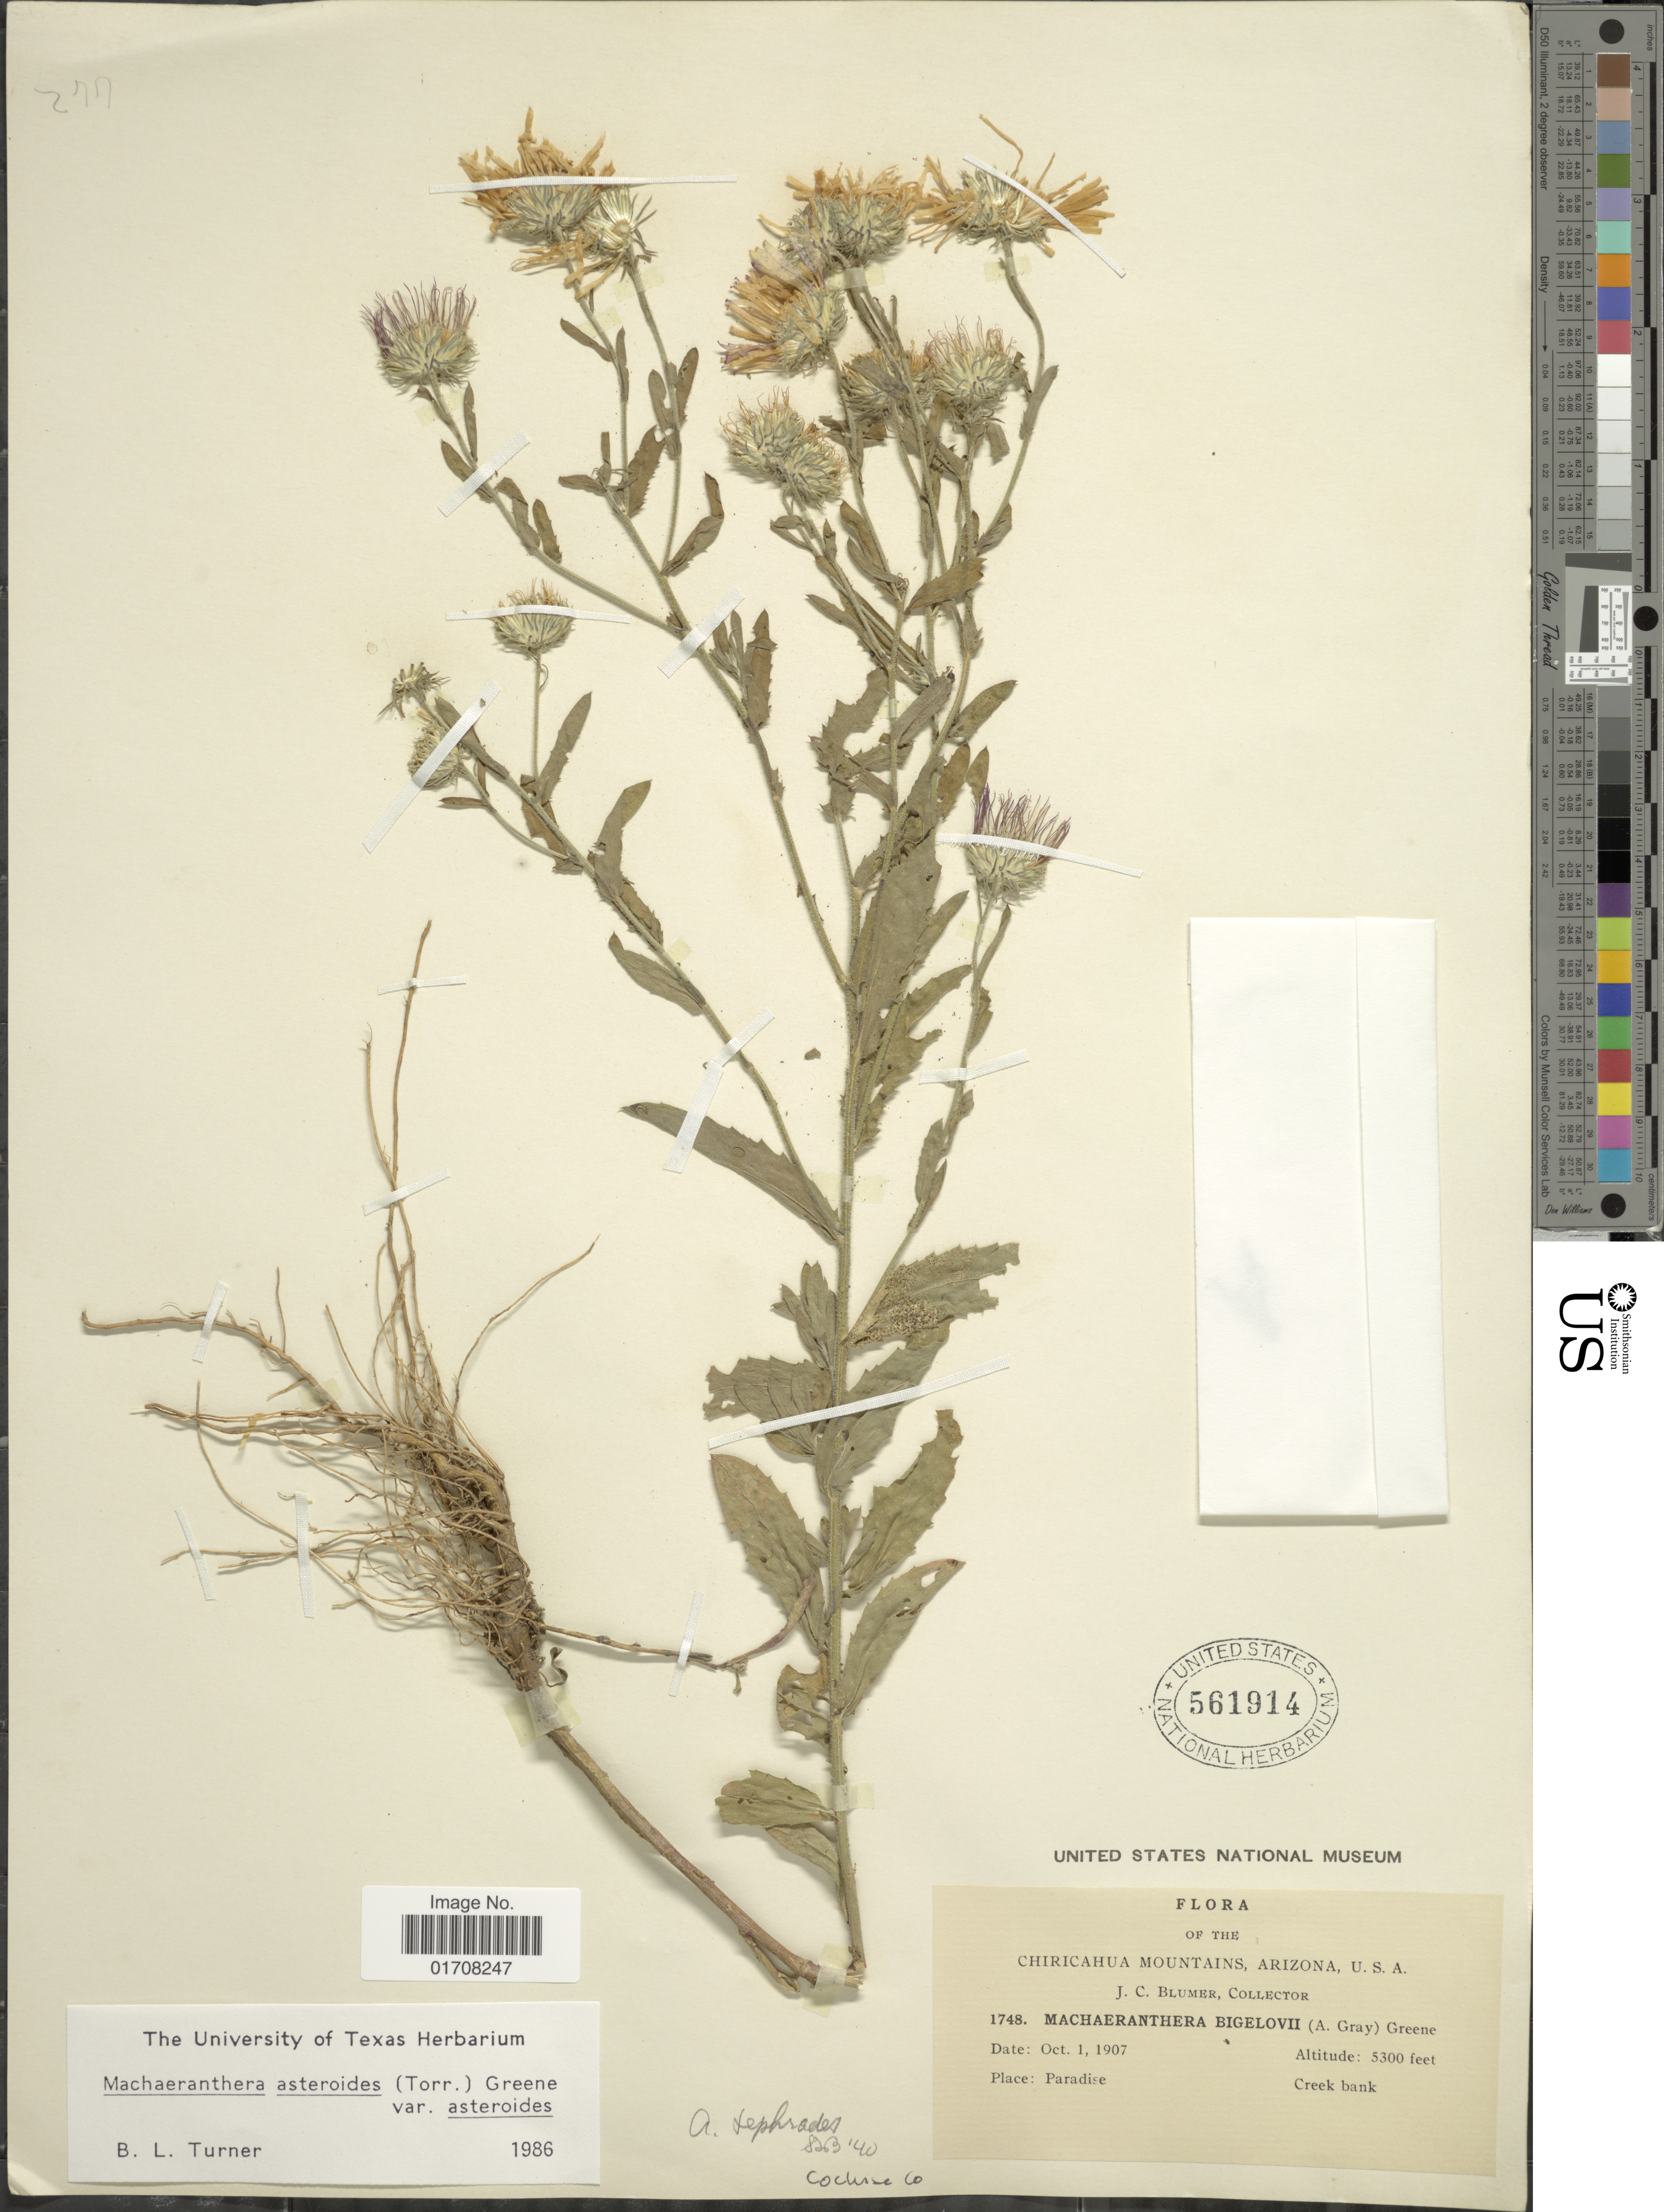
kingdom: Plantae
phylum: Tracheophyta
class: Magnoliopsida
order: Asterales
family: Asteraceae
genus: Machaeranthera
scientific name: Machaeranthera asteroides var. asteroides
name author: (Torr.) Greene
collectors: J. C. Blumer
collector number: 1748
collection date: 1907-10-01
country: United States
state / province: Arizona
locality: Chiricahua Mountains, U.S.A., Paradise, Creek bank, Cochise Co.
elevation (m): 1615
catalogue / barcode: US 561914